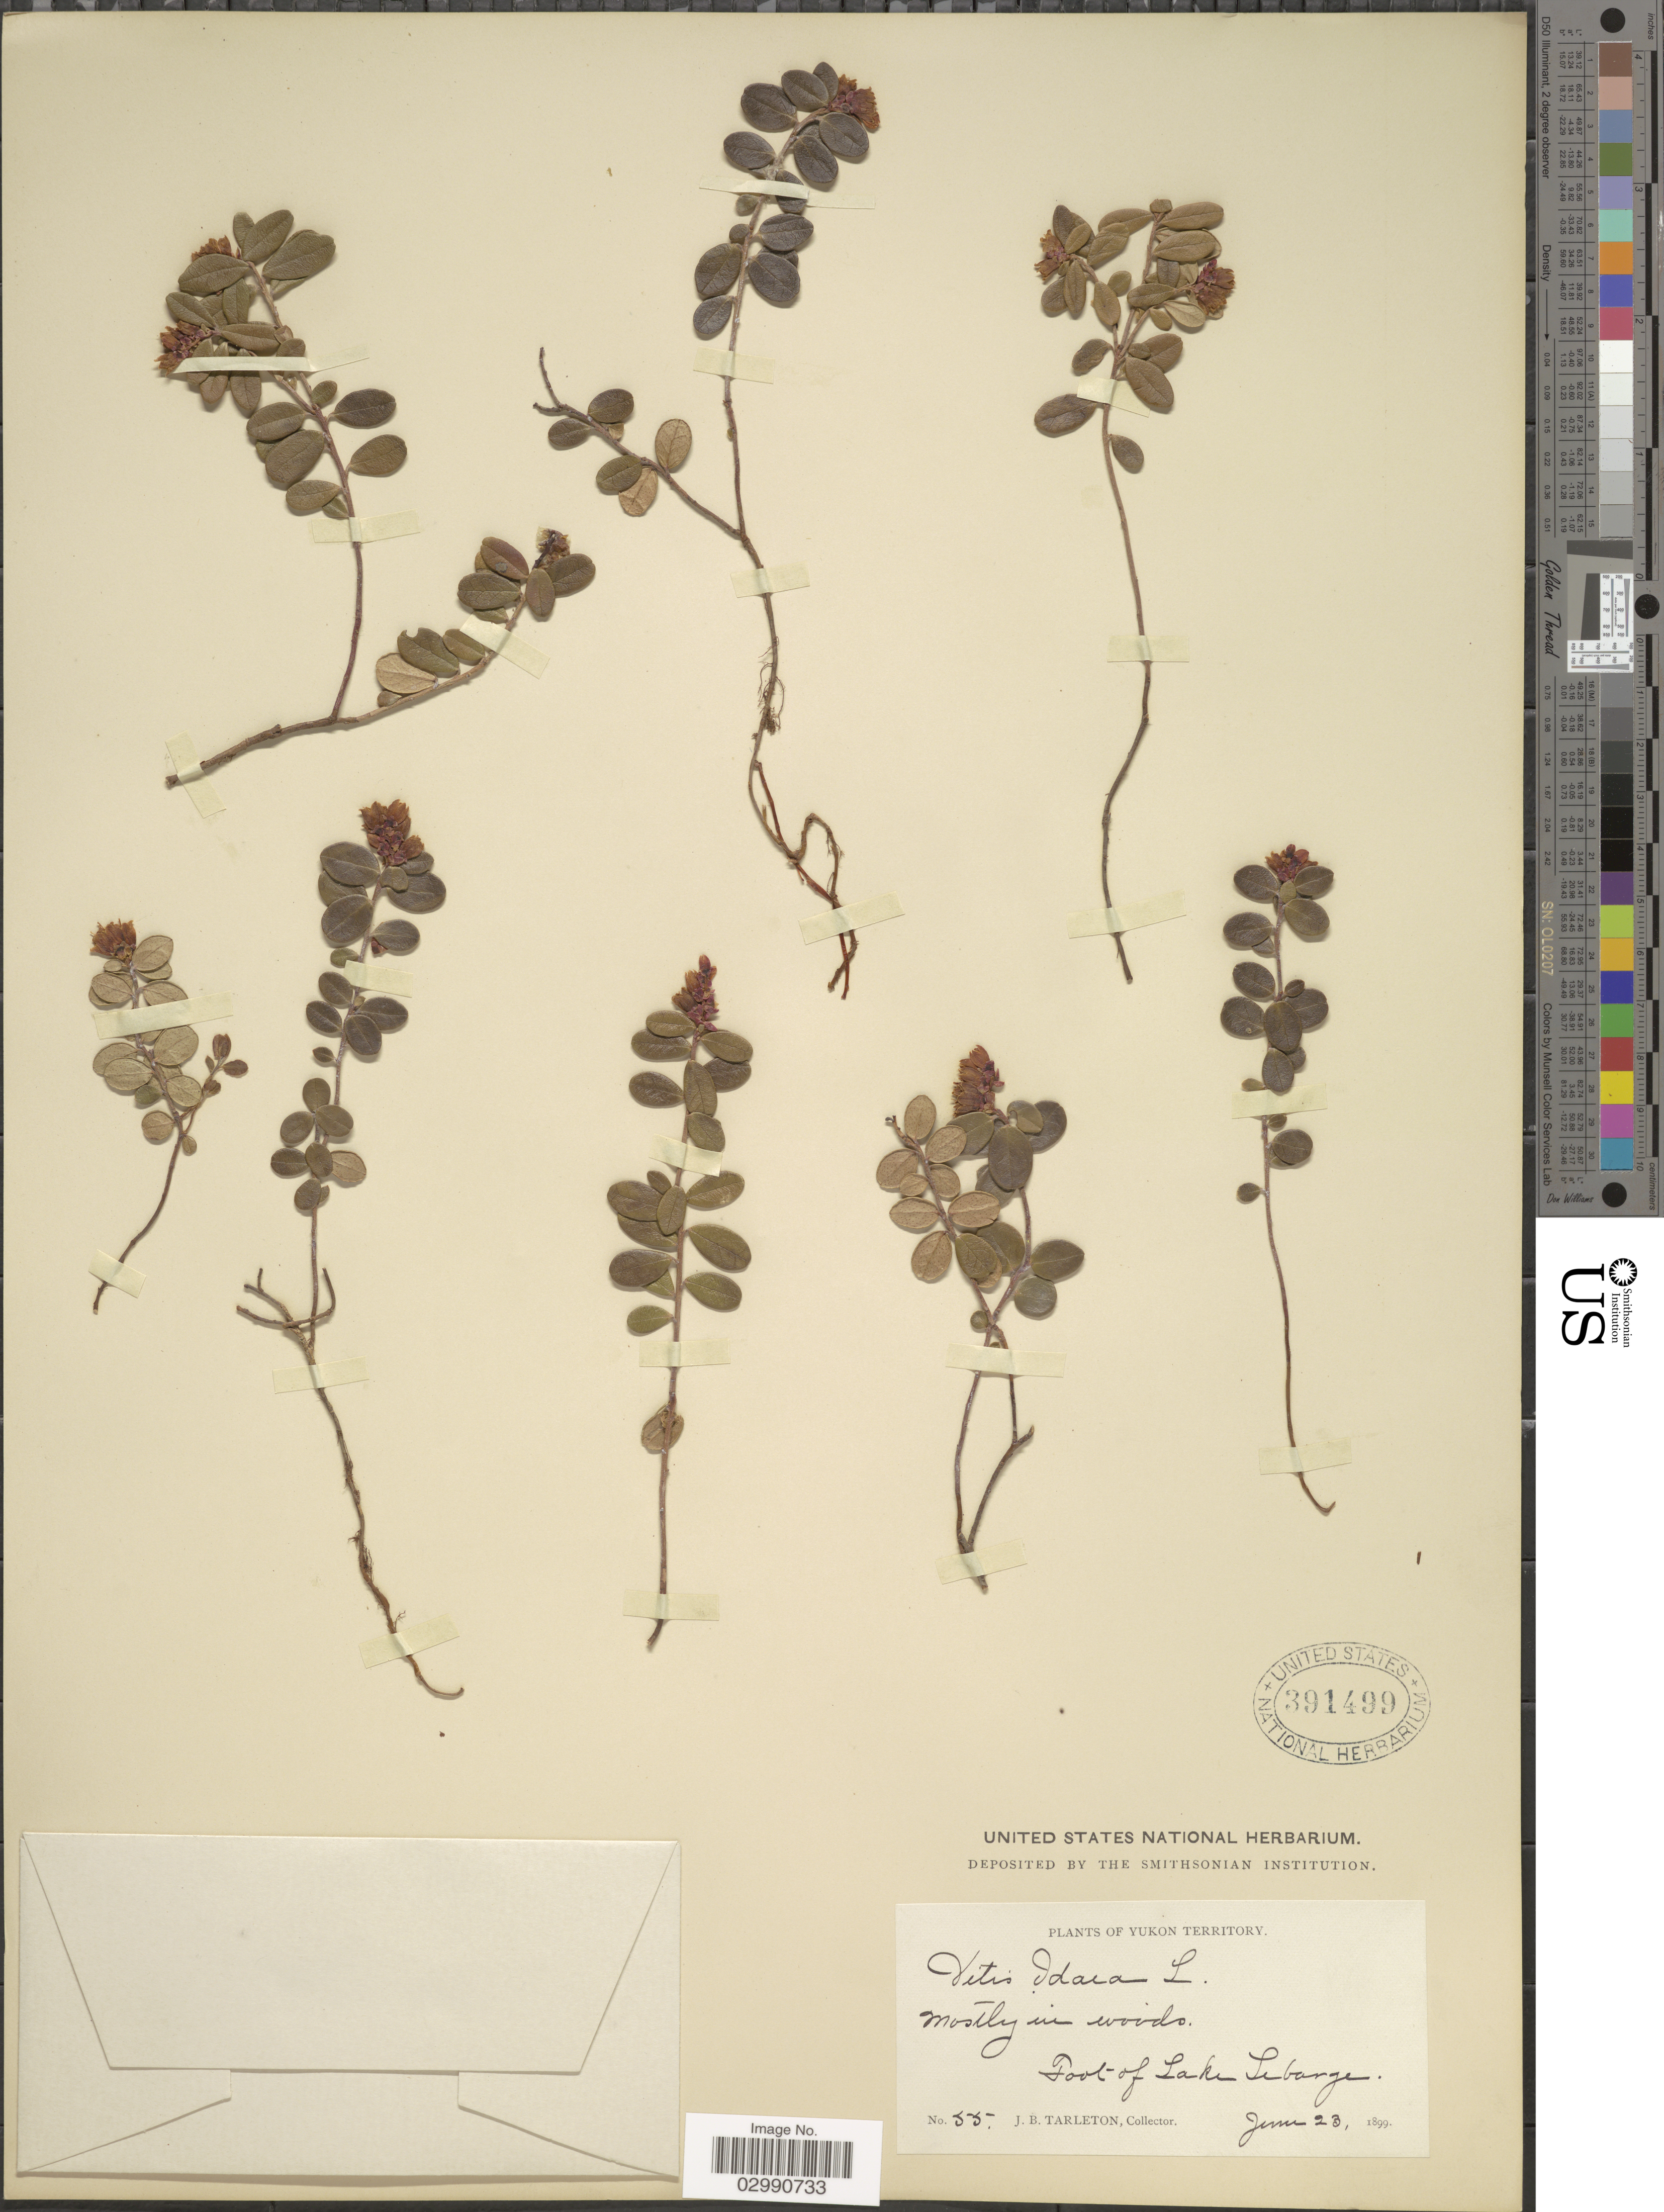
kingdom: Plantae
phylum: Tracheophyta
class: Magnoliopsida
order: Ericales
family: Ericaceae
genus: Vaccinium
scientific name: Vaccinium vitis-idaea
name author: L.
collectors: J. Tarleton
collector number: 55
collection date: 1899-06-23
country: Canada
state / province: Yukon Territory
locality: Foot of Lake Lebarge.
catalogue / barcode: US 391499